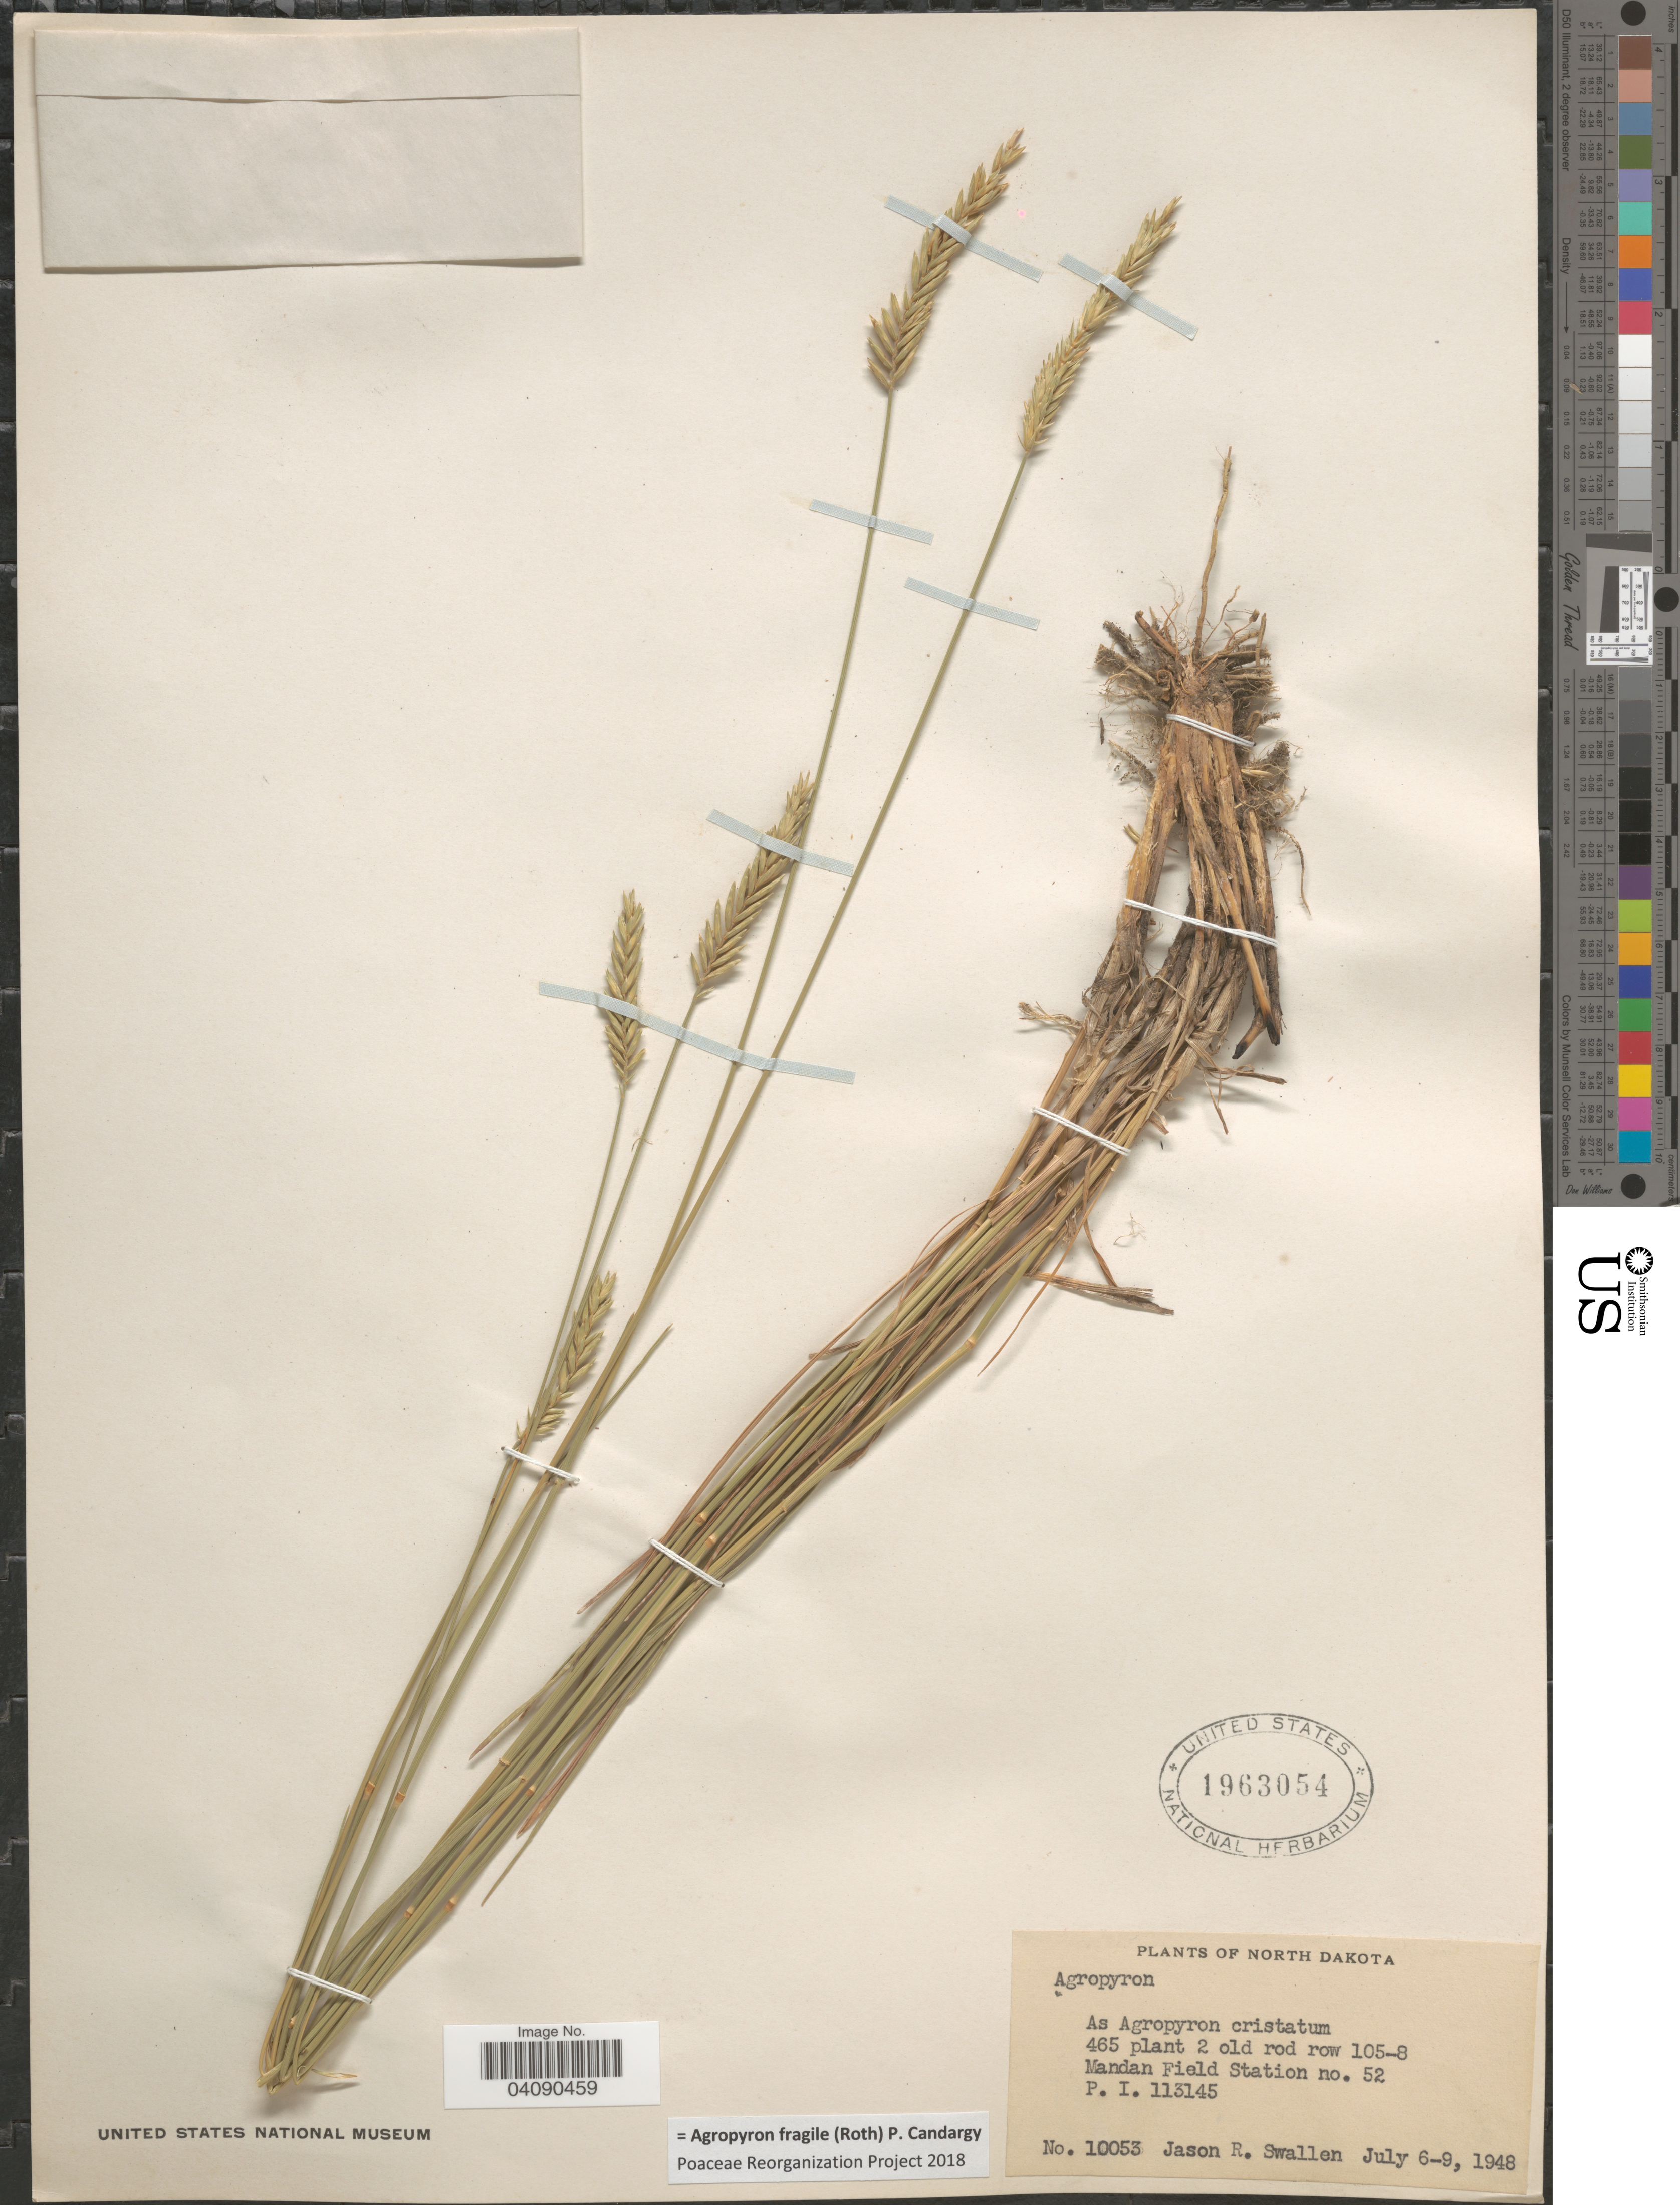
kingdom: Plantae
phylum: Tracheophyta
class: Liliopsida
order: Poales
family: Poaceae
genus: Agropyron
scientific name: Agropyron fragile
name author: (Roth) Candargy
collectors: J. R. Swallen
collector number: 10053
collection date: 1948-07-06/1948-07-09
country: United States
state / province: North Dakota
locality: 465 plant 2 old rod row 105-8. Mandan Field Station no. 52.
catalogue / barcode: US 1963054